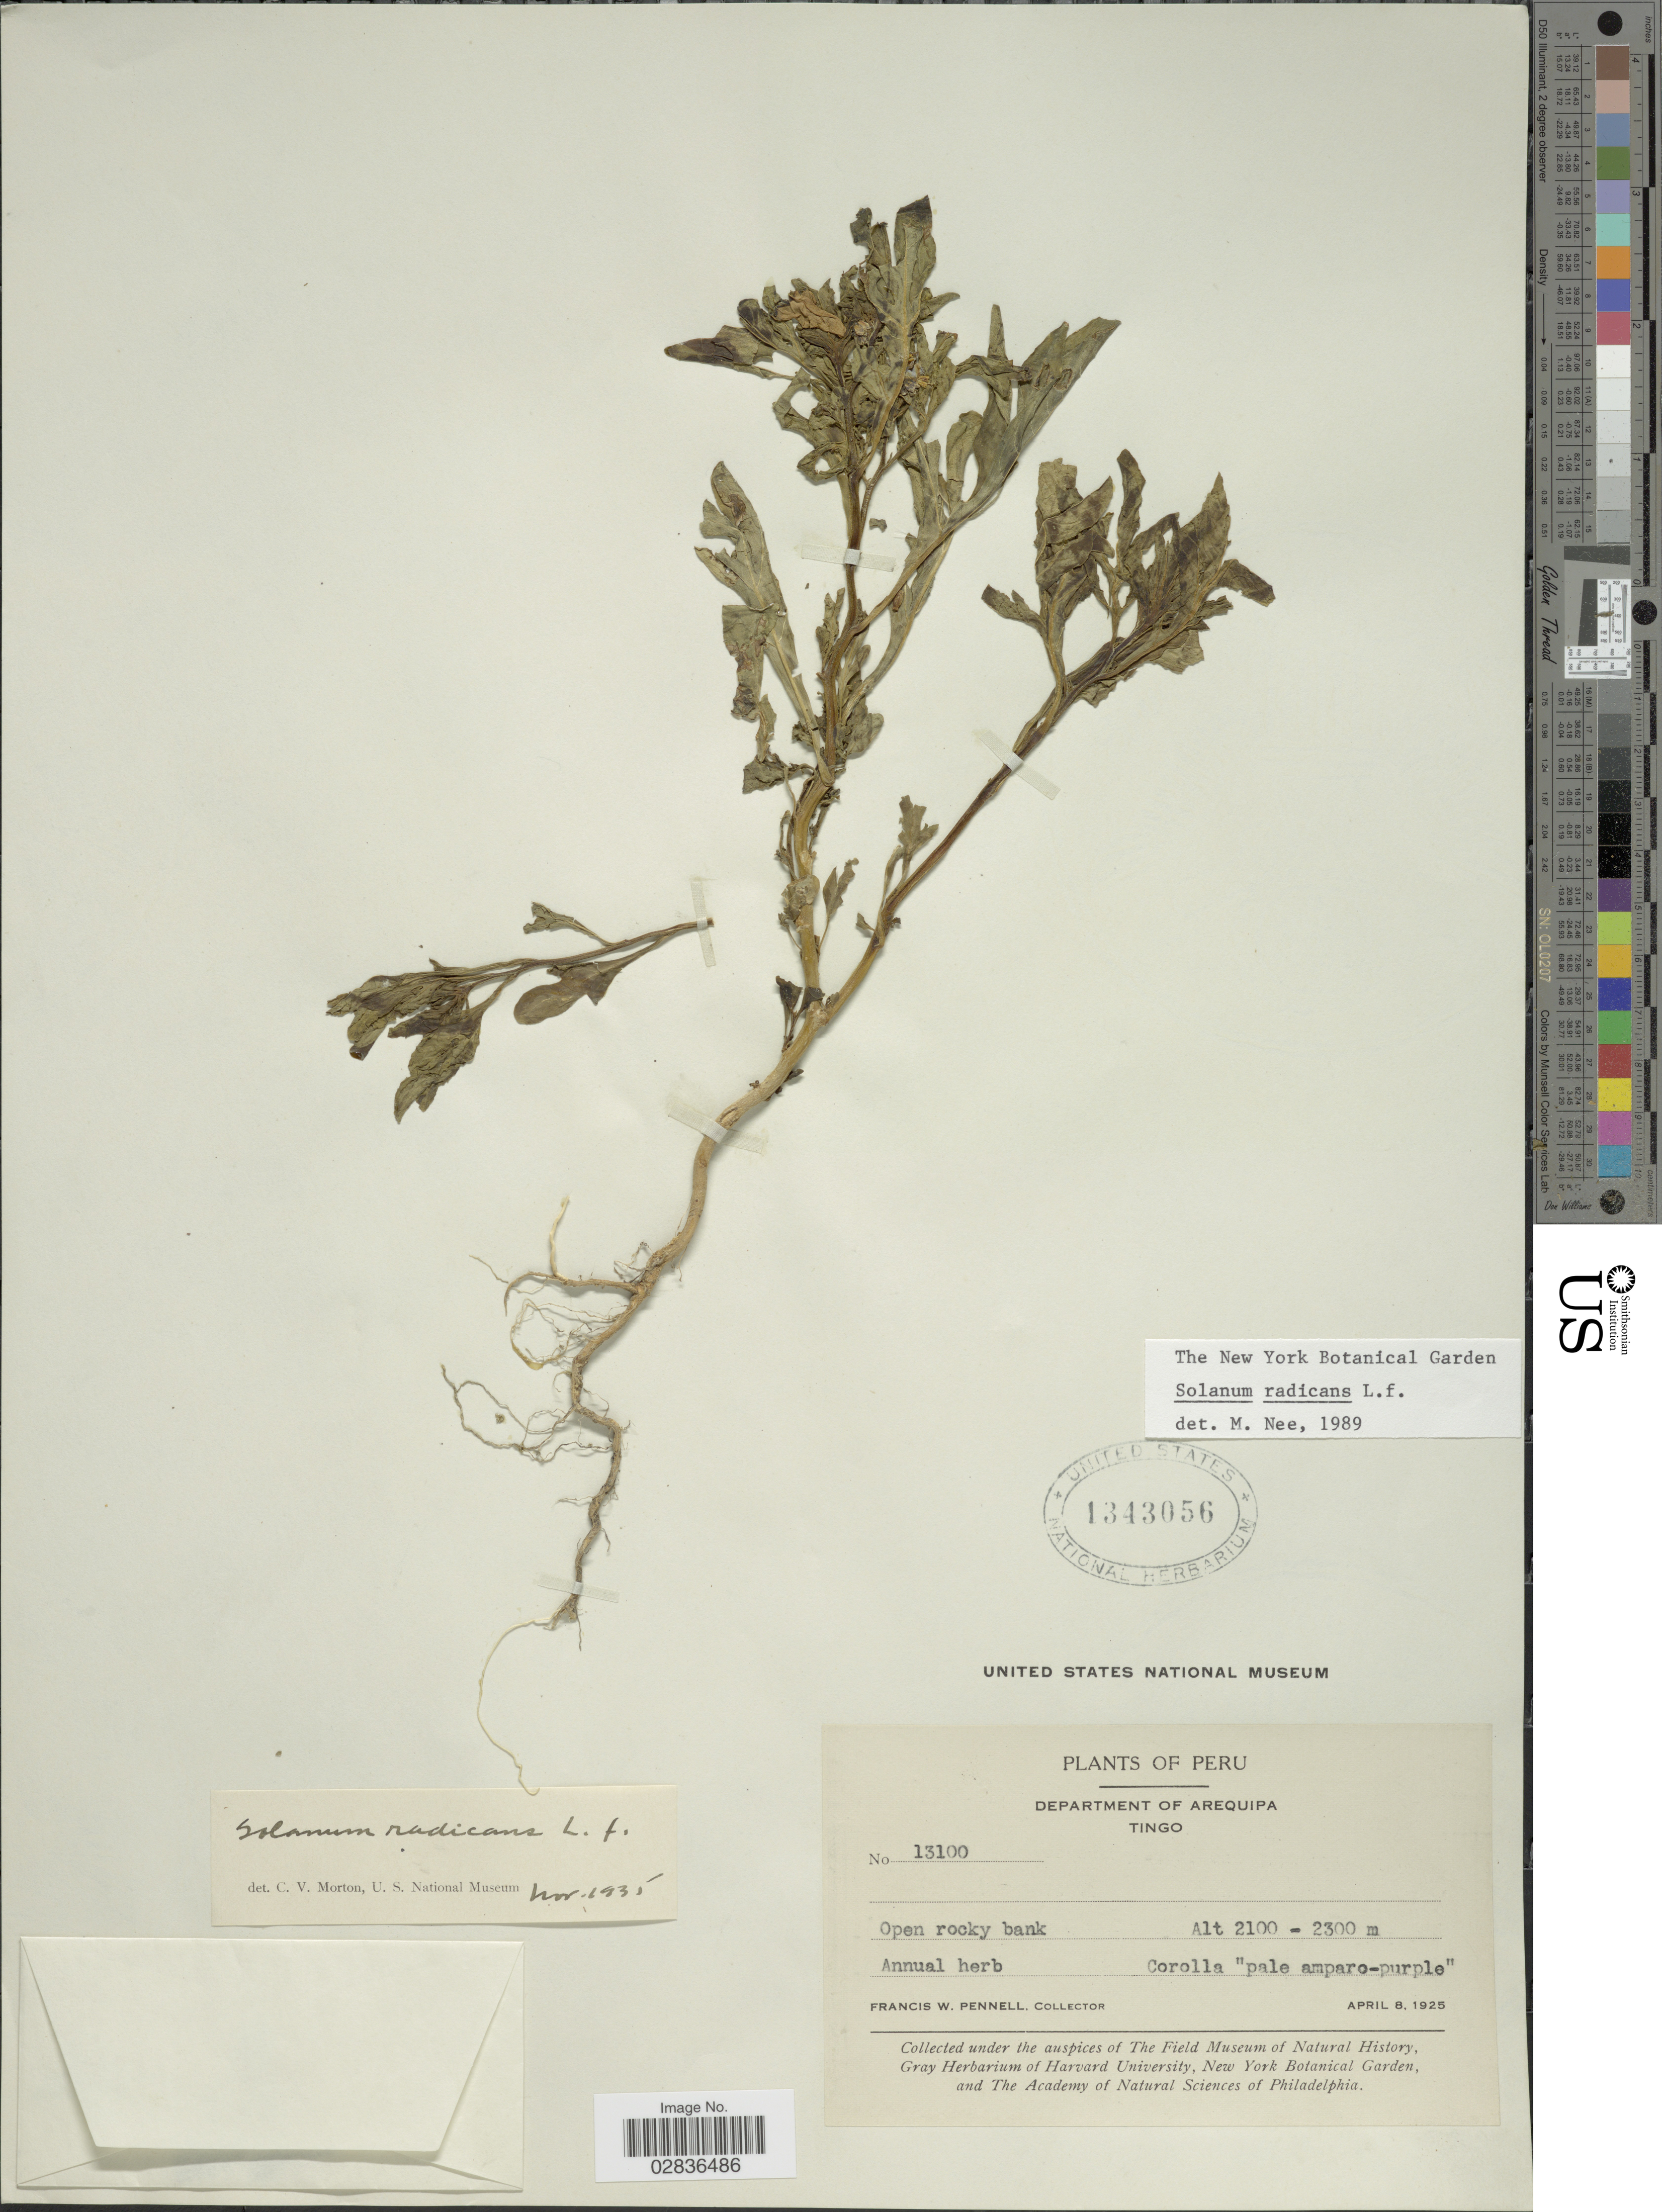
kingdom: Plantae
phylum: Tracheophyta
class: Magnoliopsida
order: Solanales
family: Solanaceae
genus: Solanum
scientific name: Solanum radicans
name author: L. f.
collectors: F. W. Pennell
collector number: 13100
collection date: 1925-04-08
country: Peru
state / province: Arequipa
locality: Department of Arequipa. Tingo.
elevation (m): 2100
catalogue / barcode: US 1343056